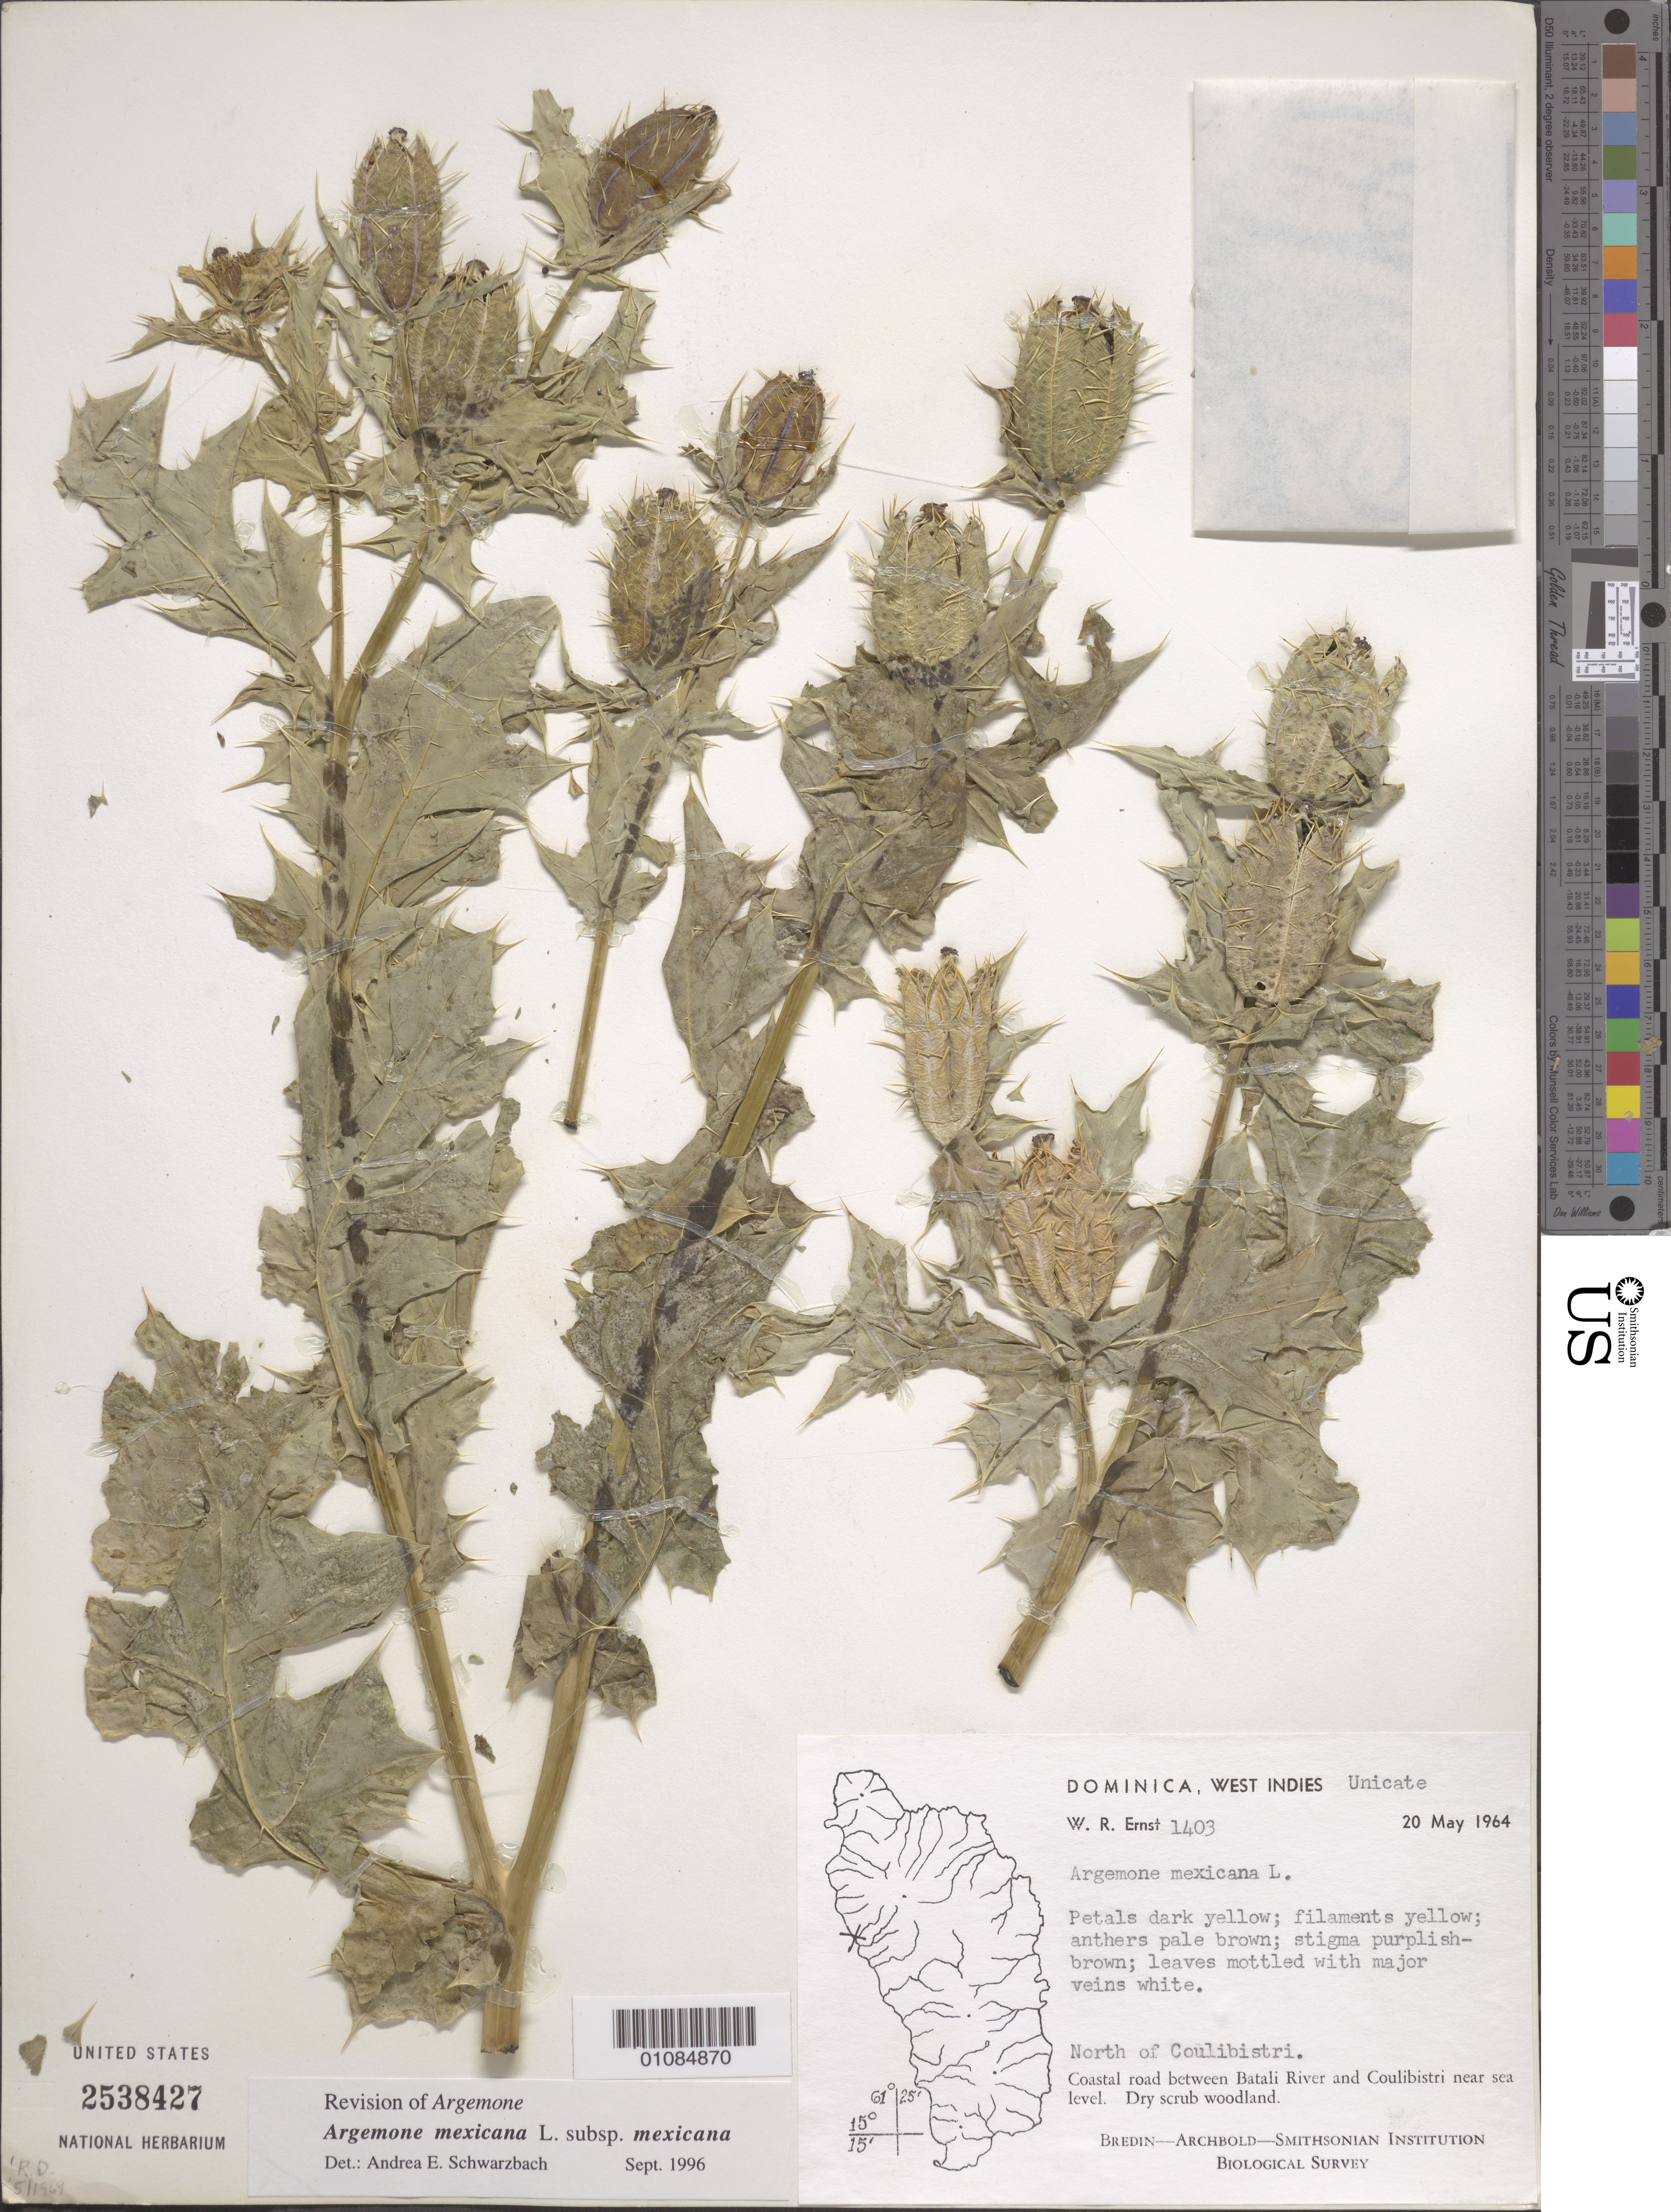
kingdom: Plantae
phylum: Tracheophyta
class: Magnoliopsida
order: Ranunculales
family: Papaveraceae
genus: Argemone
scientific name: Argemone mexicana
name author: L.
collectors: W. R. Ernst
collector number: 1403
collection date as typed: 20 May 1964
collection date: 1964-05-20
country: Dominica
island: Dominica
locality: North of Coulibistri. Coastal road between Batali River and Coulibistri near sea level.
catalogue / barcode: US 2538427